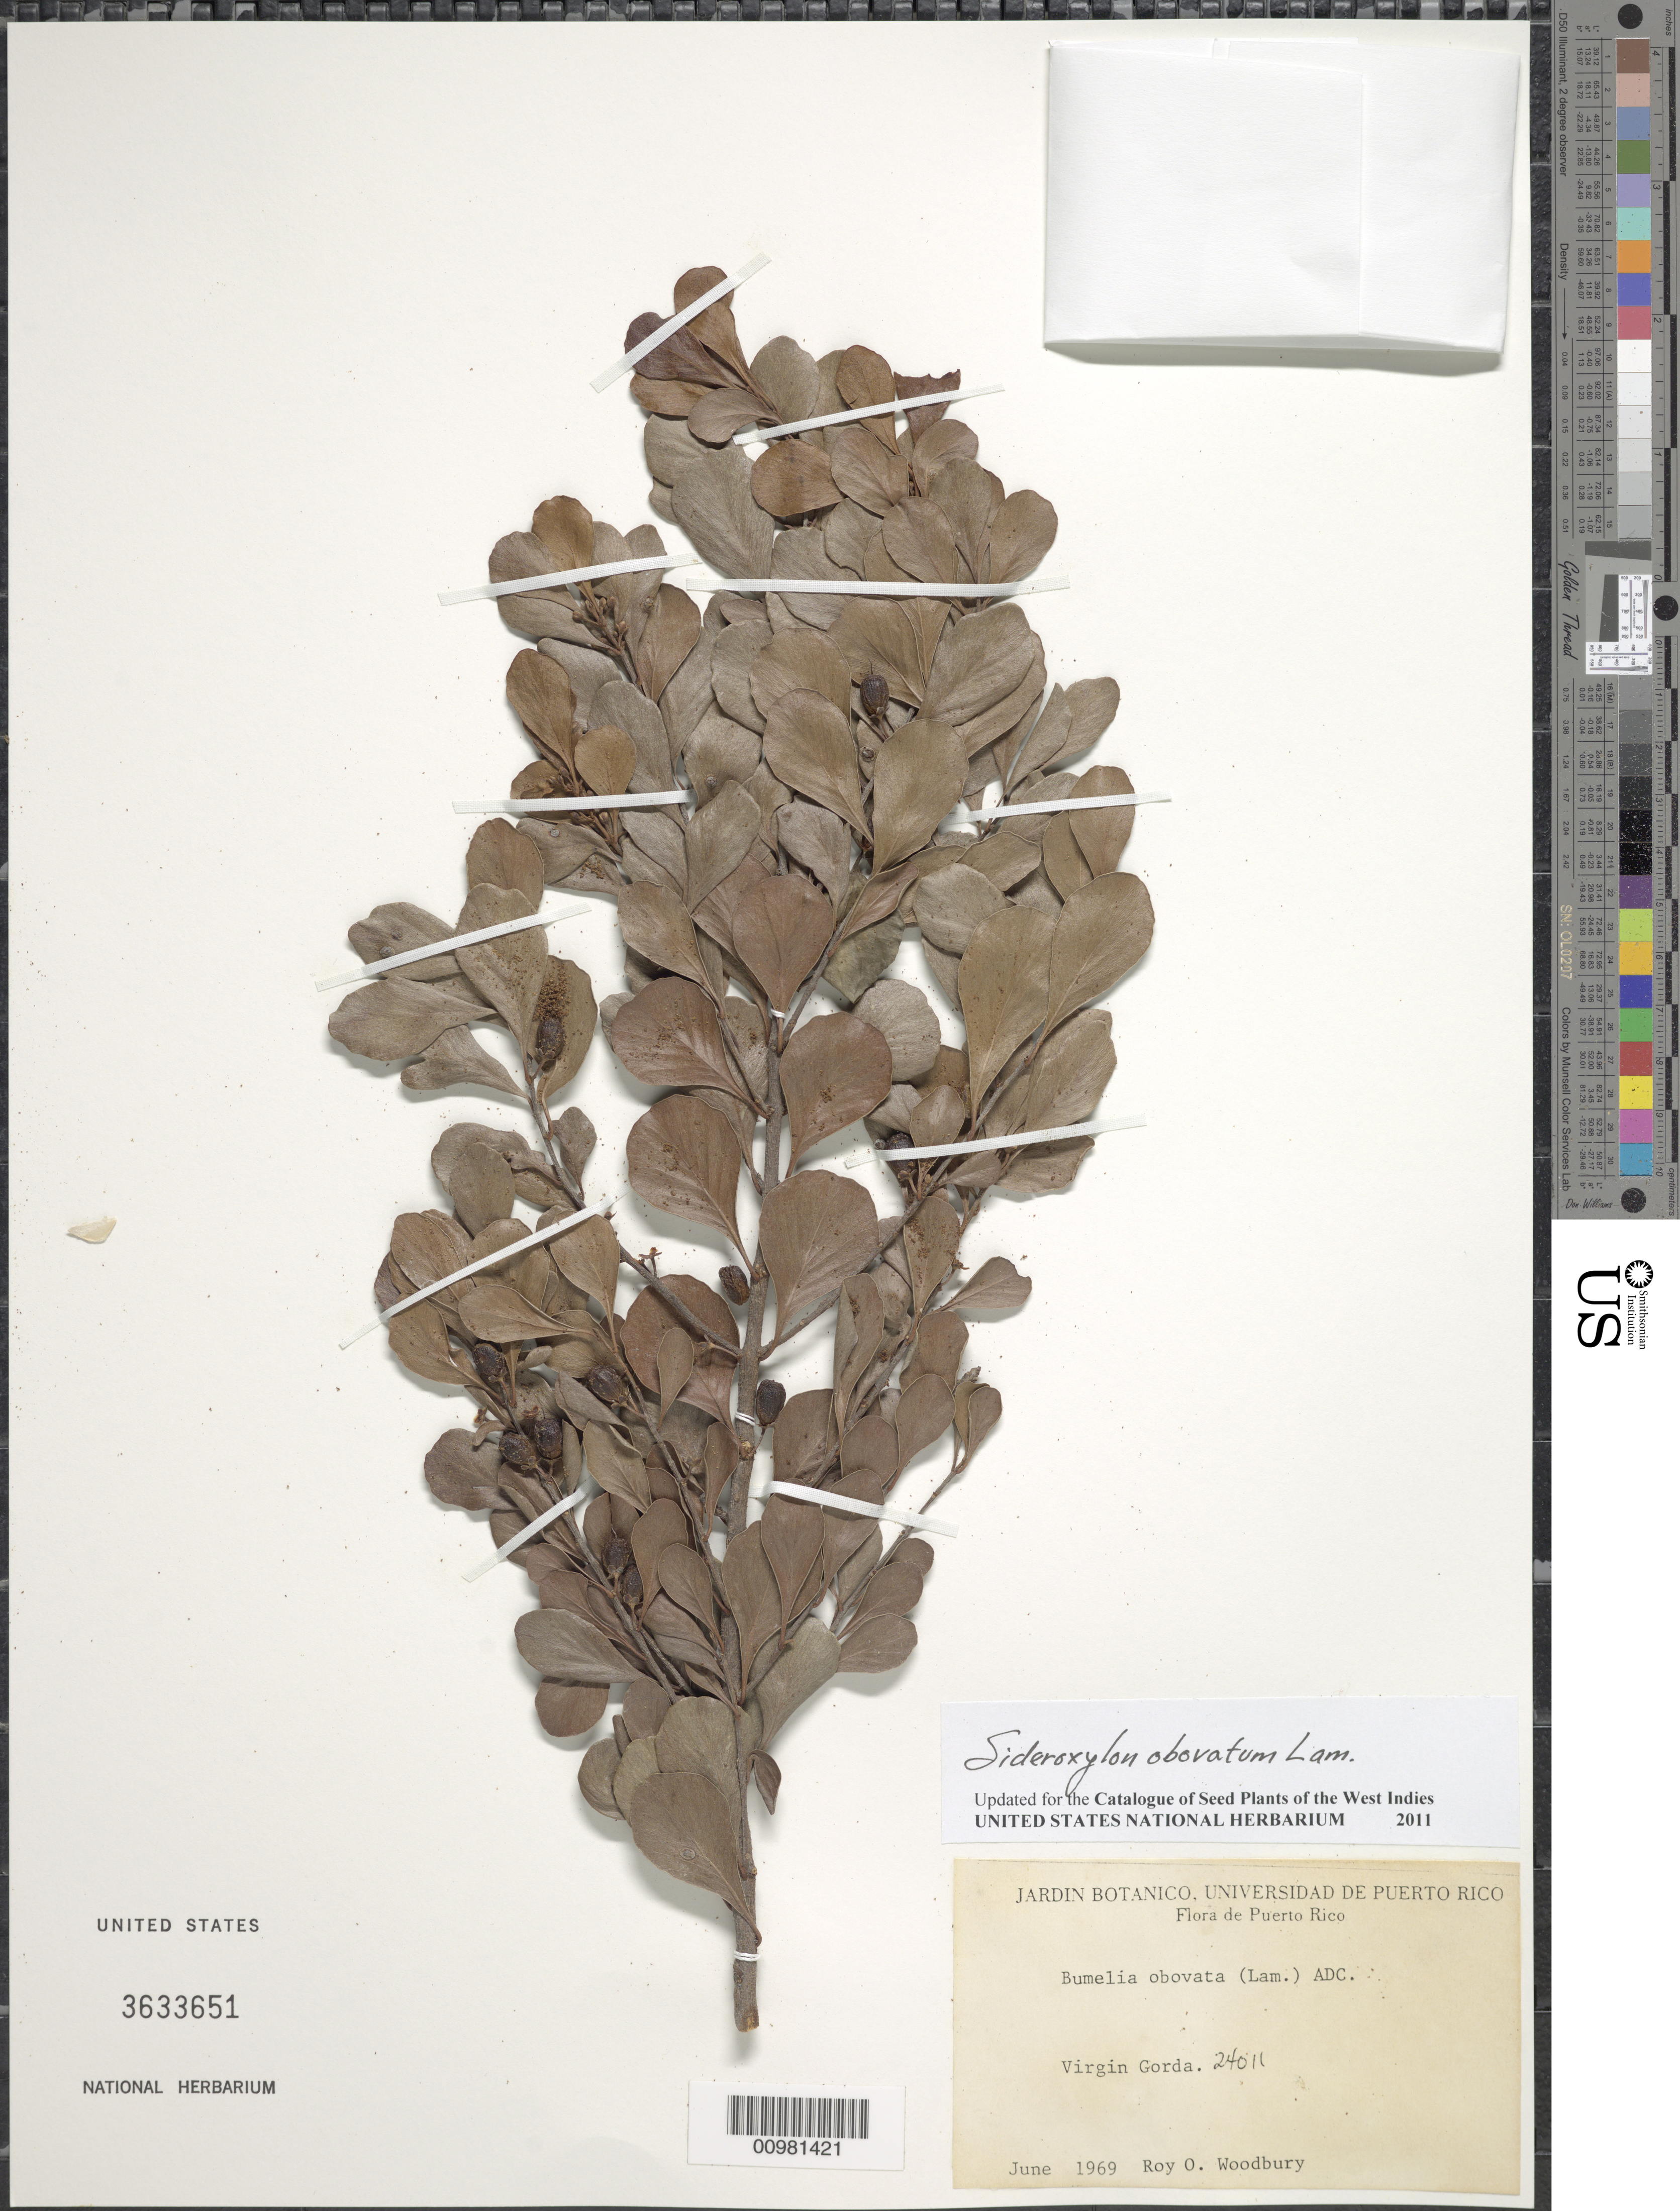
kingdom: Plantae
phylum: Tracheophyta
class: Magnoliopsida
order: Ericales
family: Sapotaceae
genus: Sideroxylon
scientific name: Sideroxylon obovatum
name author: Lam.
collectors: R. O. Woodbury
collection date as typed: Jun 1969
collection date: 1969-06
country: British Virgin Islands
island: Virgin Gorda I.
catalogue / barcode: US 3633651